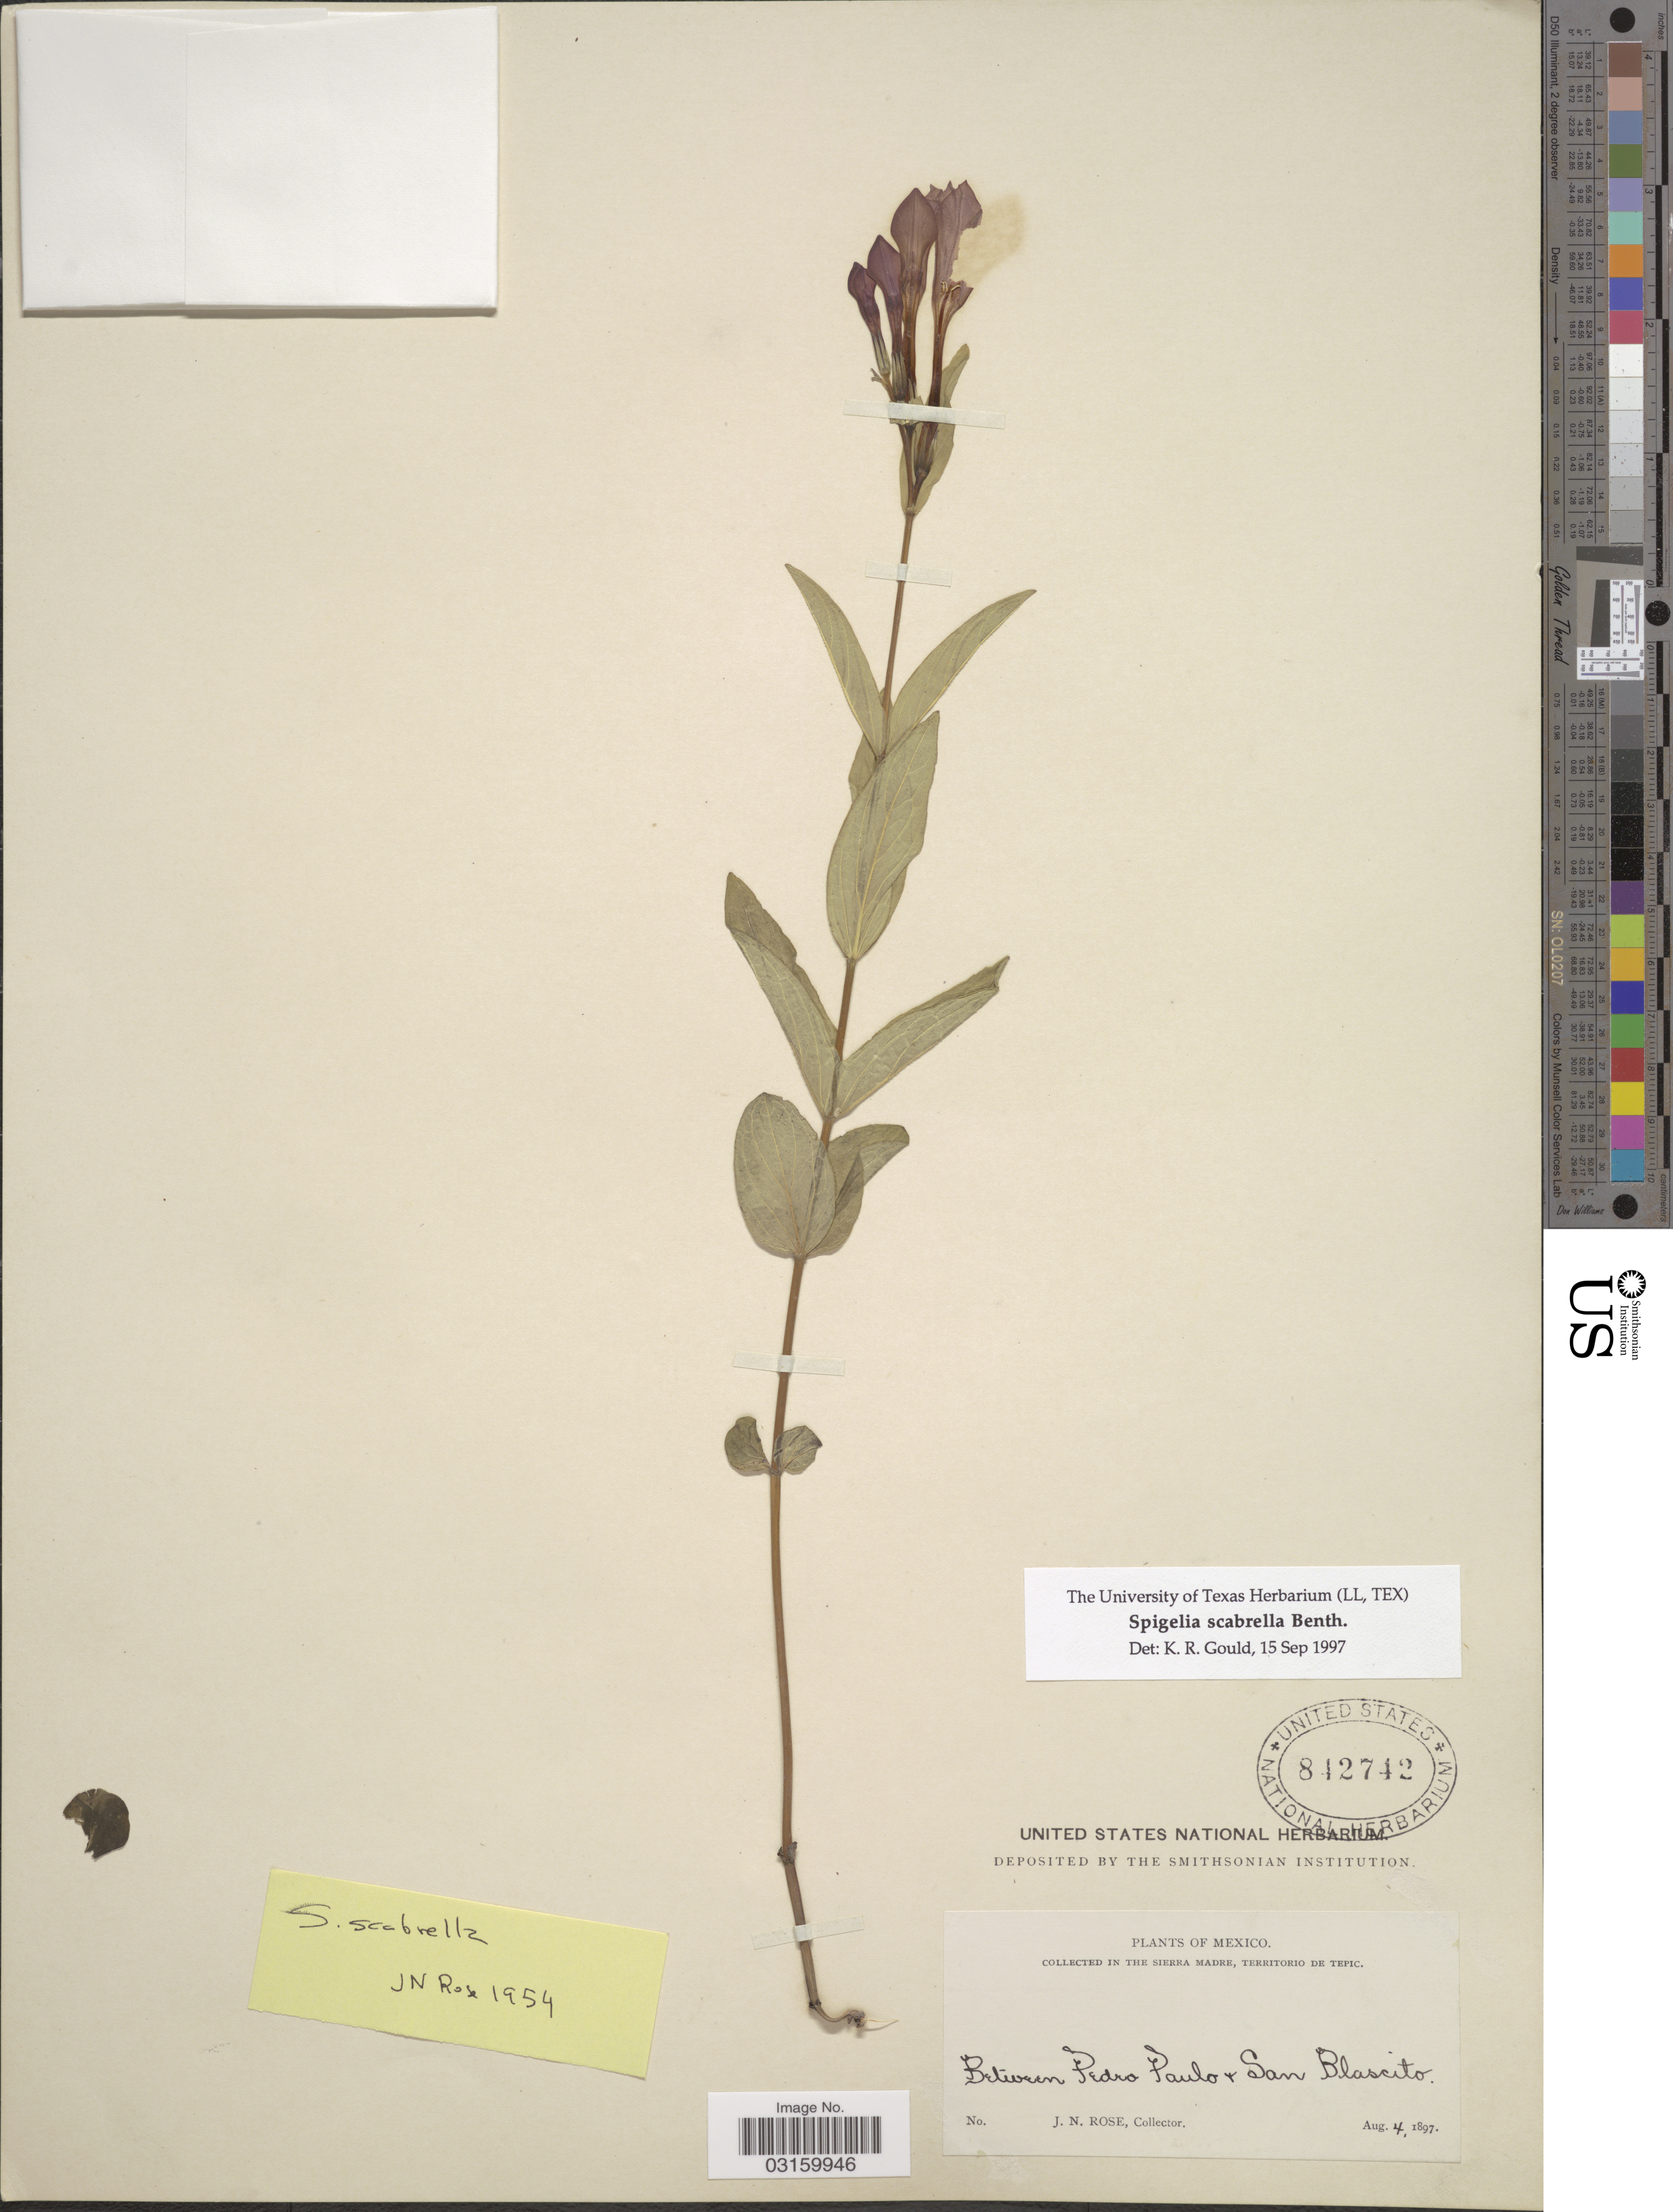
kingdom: Plantae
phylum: Tracheophyta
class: Magnoliopsida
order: Gentianales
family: Loganiaceae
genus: Spigelia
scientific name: Spigelia scabrella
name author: Benth.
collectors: J. N. Rose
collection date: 1897-08-04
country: Mexico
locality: In the Sierra Madre, Territorio de Tepic. Between Pedro Paulo & San Blascito.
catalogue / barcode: US 842742